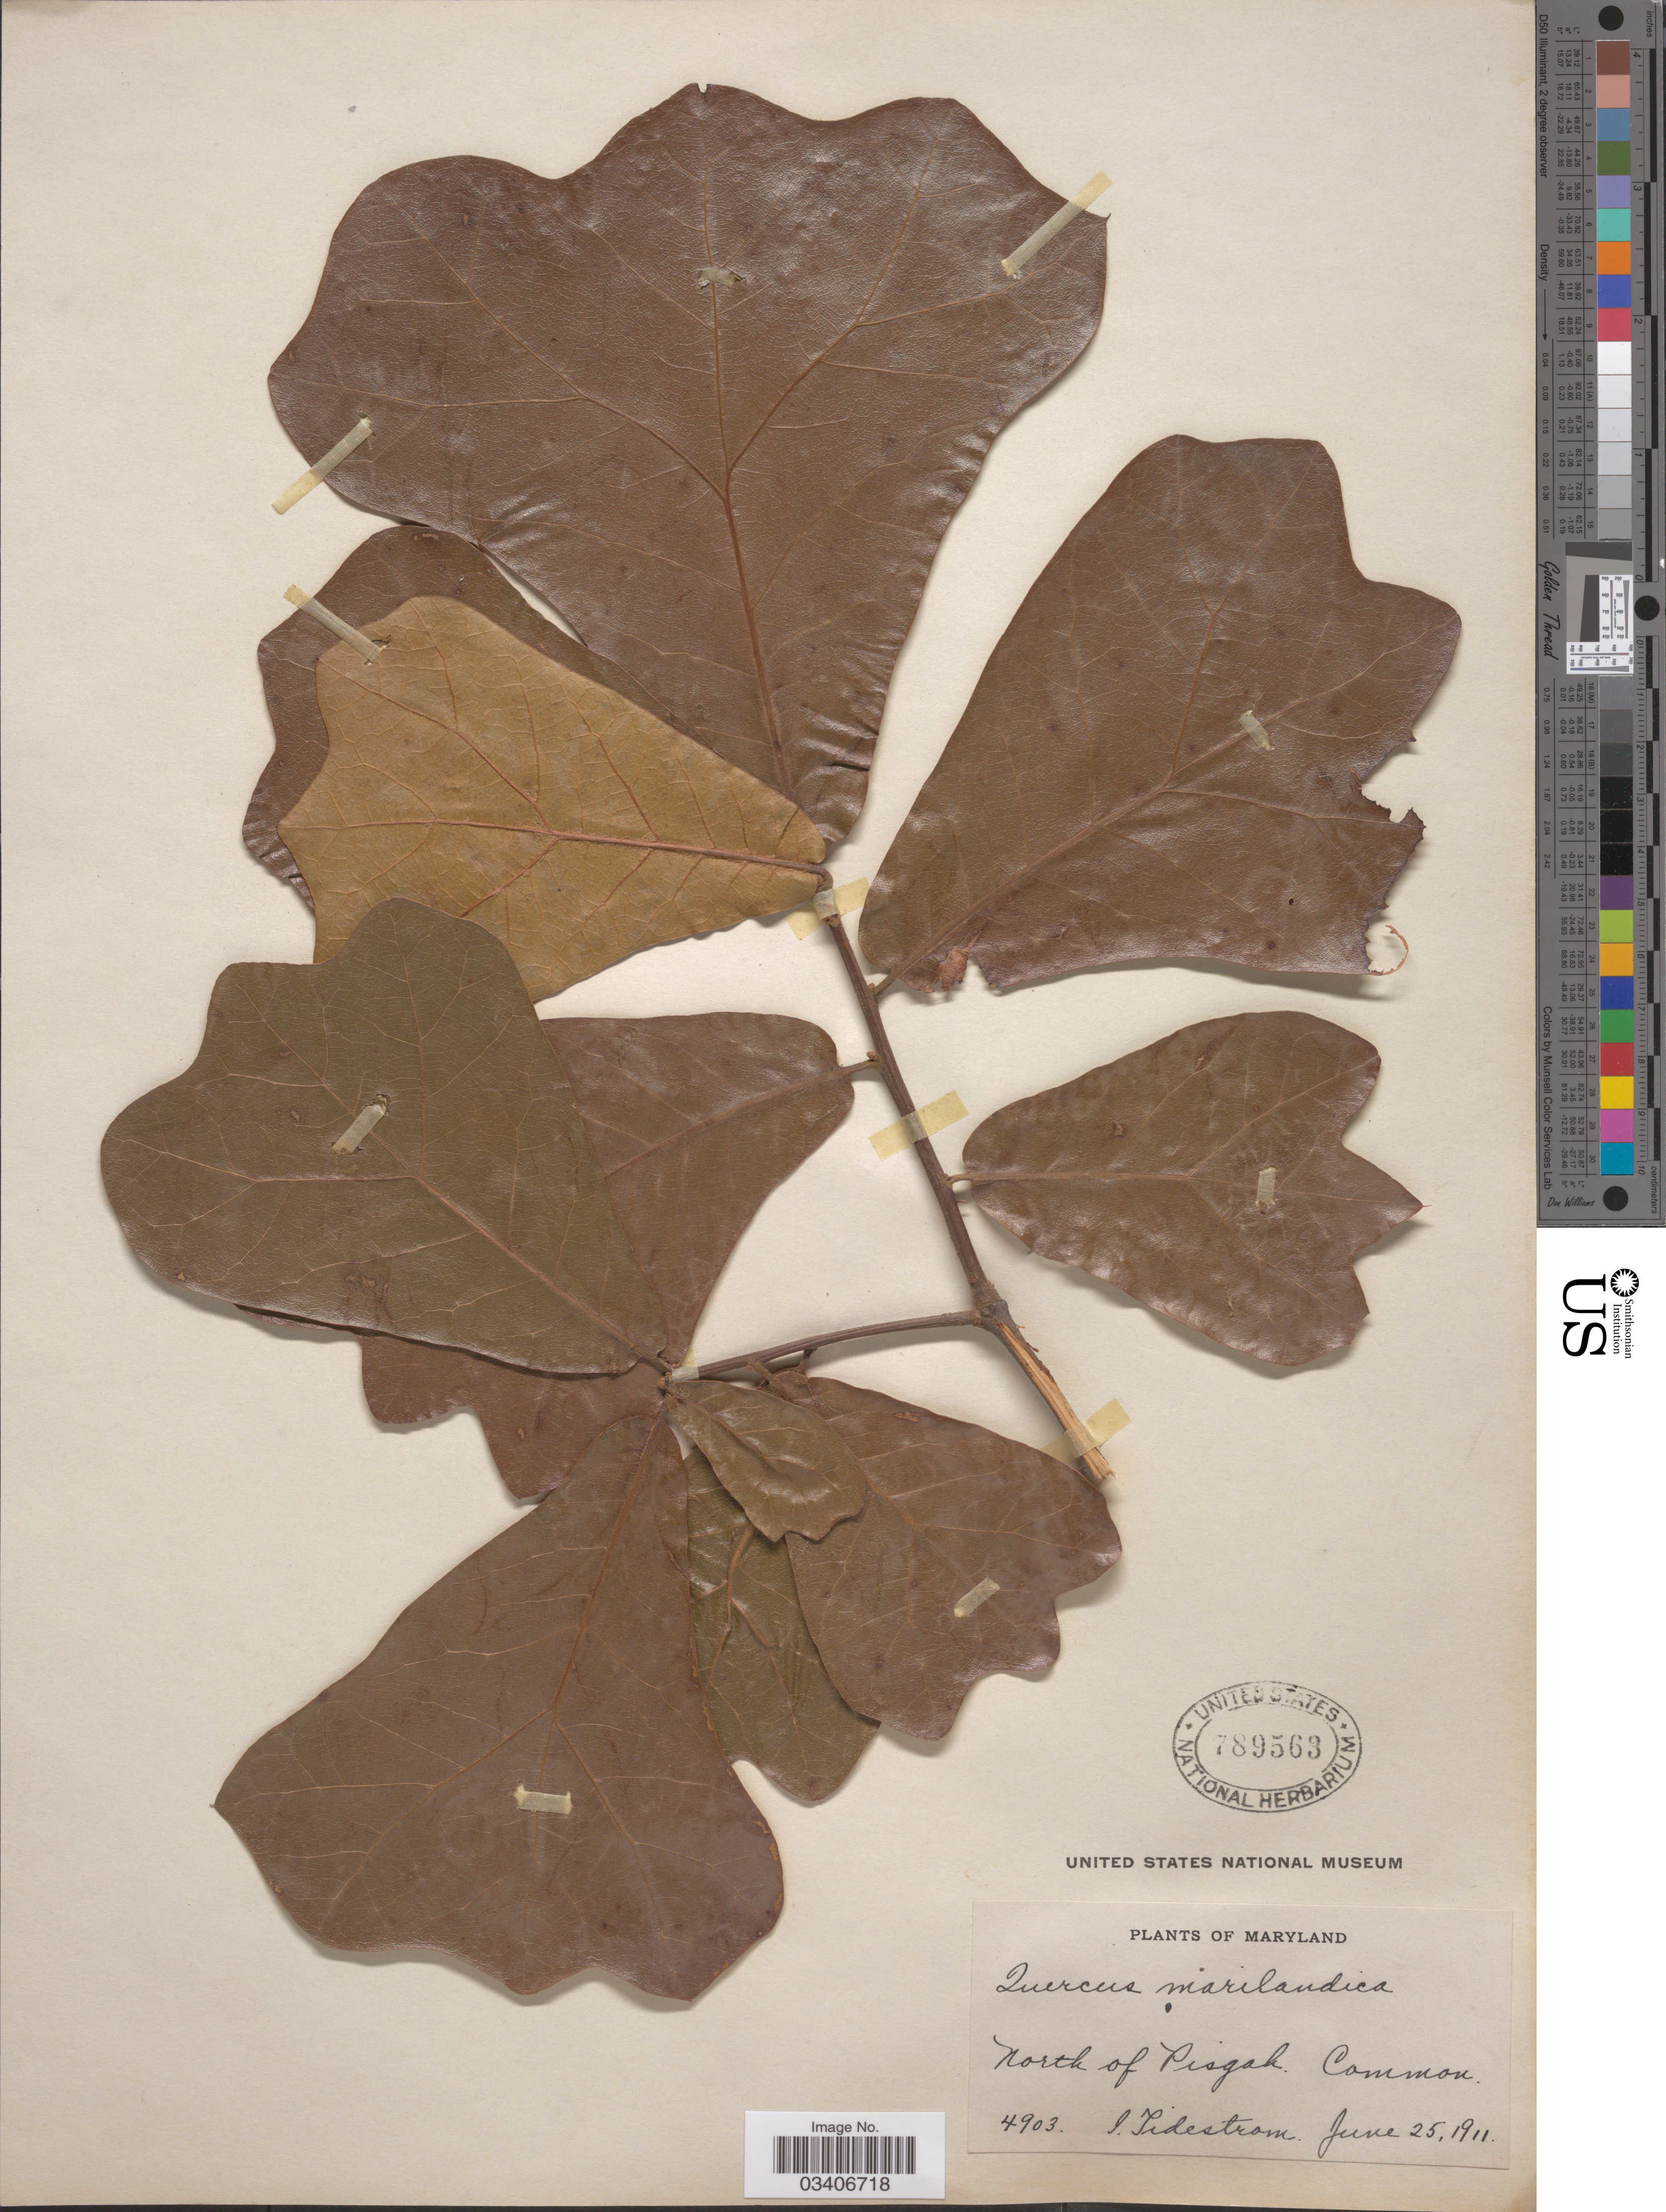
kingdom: Plantae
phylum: Tracheophyta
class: Magnoliopsida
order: Fagales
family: Fagaceae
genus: Quercus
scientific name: Quercus marilandica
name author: (L.) Münchh.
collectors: I. F. Tidestrom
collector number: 4903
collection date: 1911-06-25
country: United States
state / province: Maryland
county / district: Charles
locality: North of Pisgah.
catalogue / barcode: US 789563